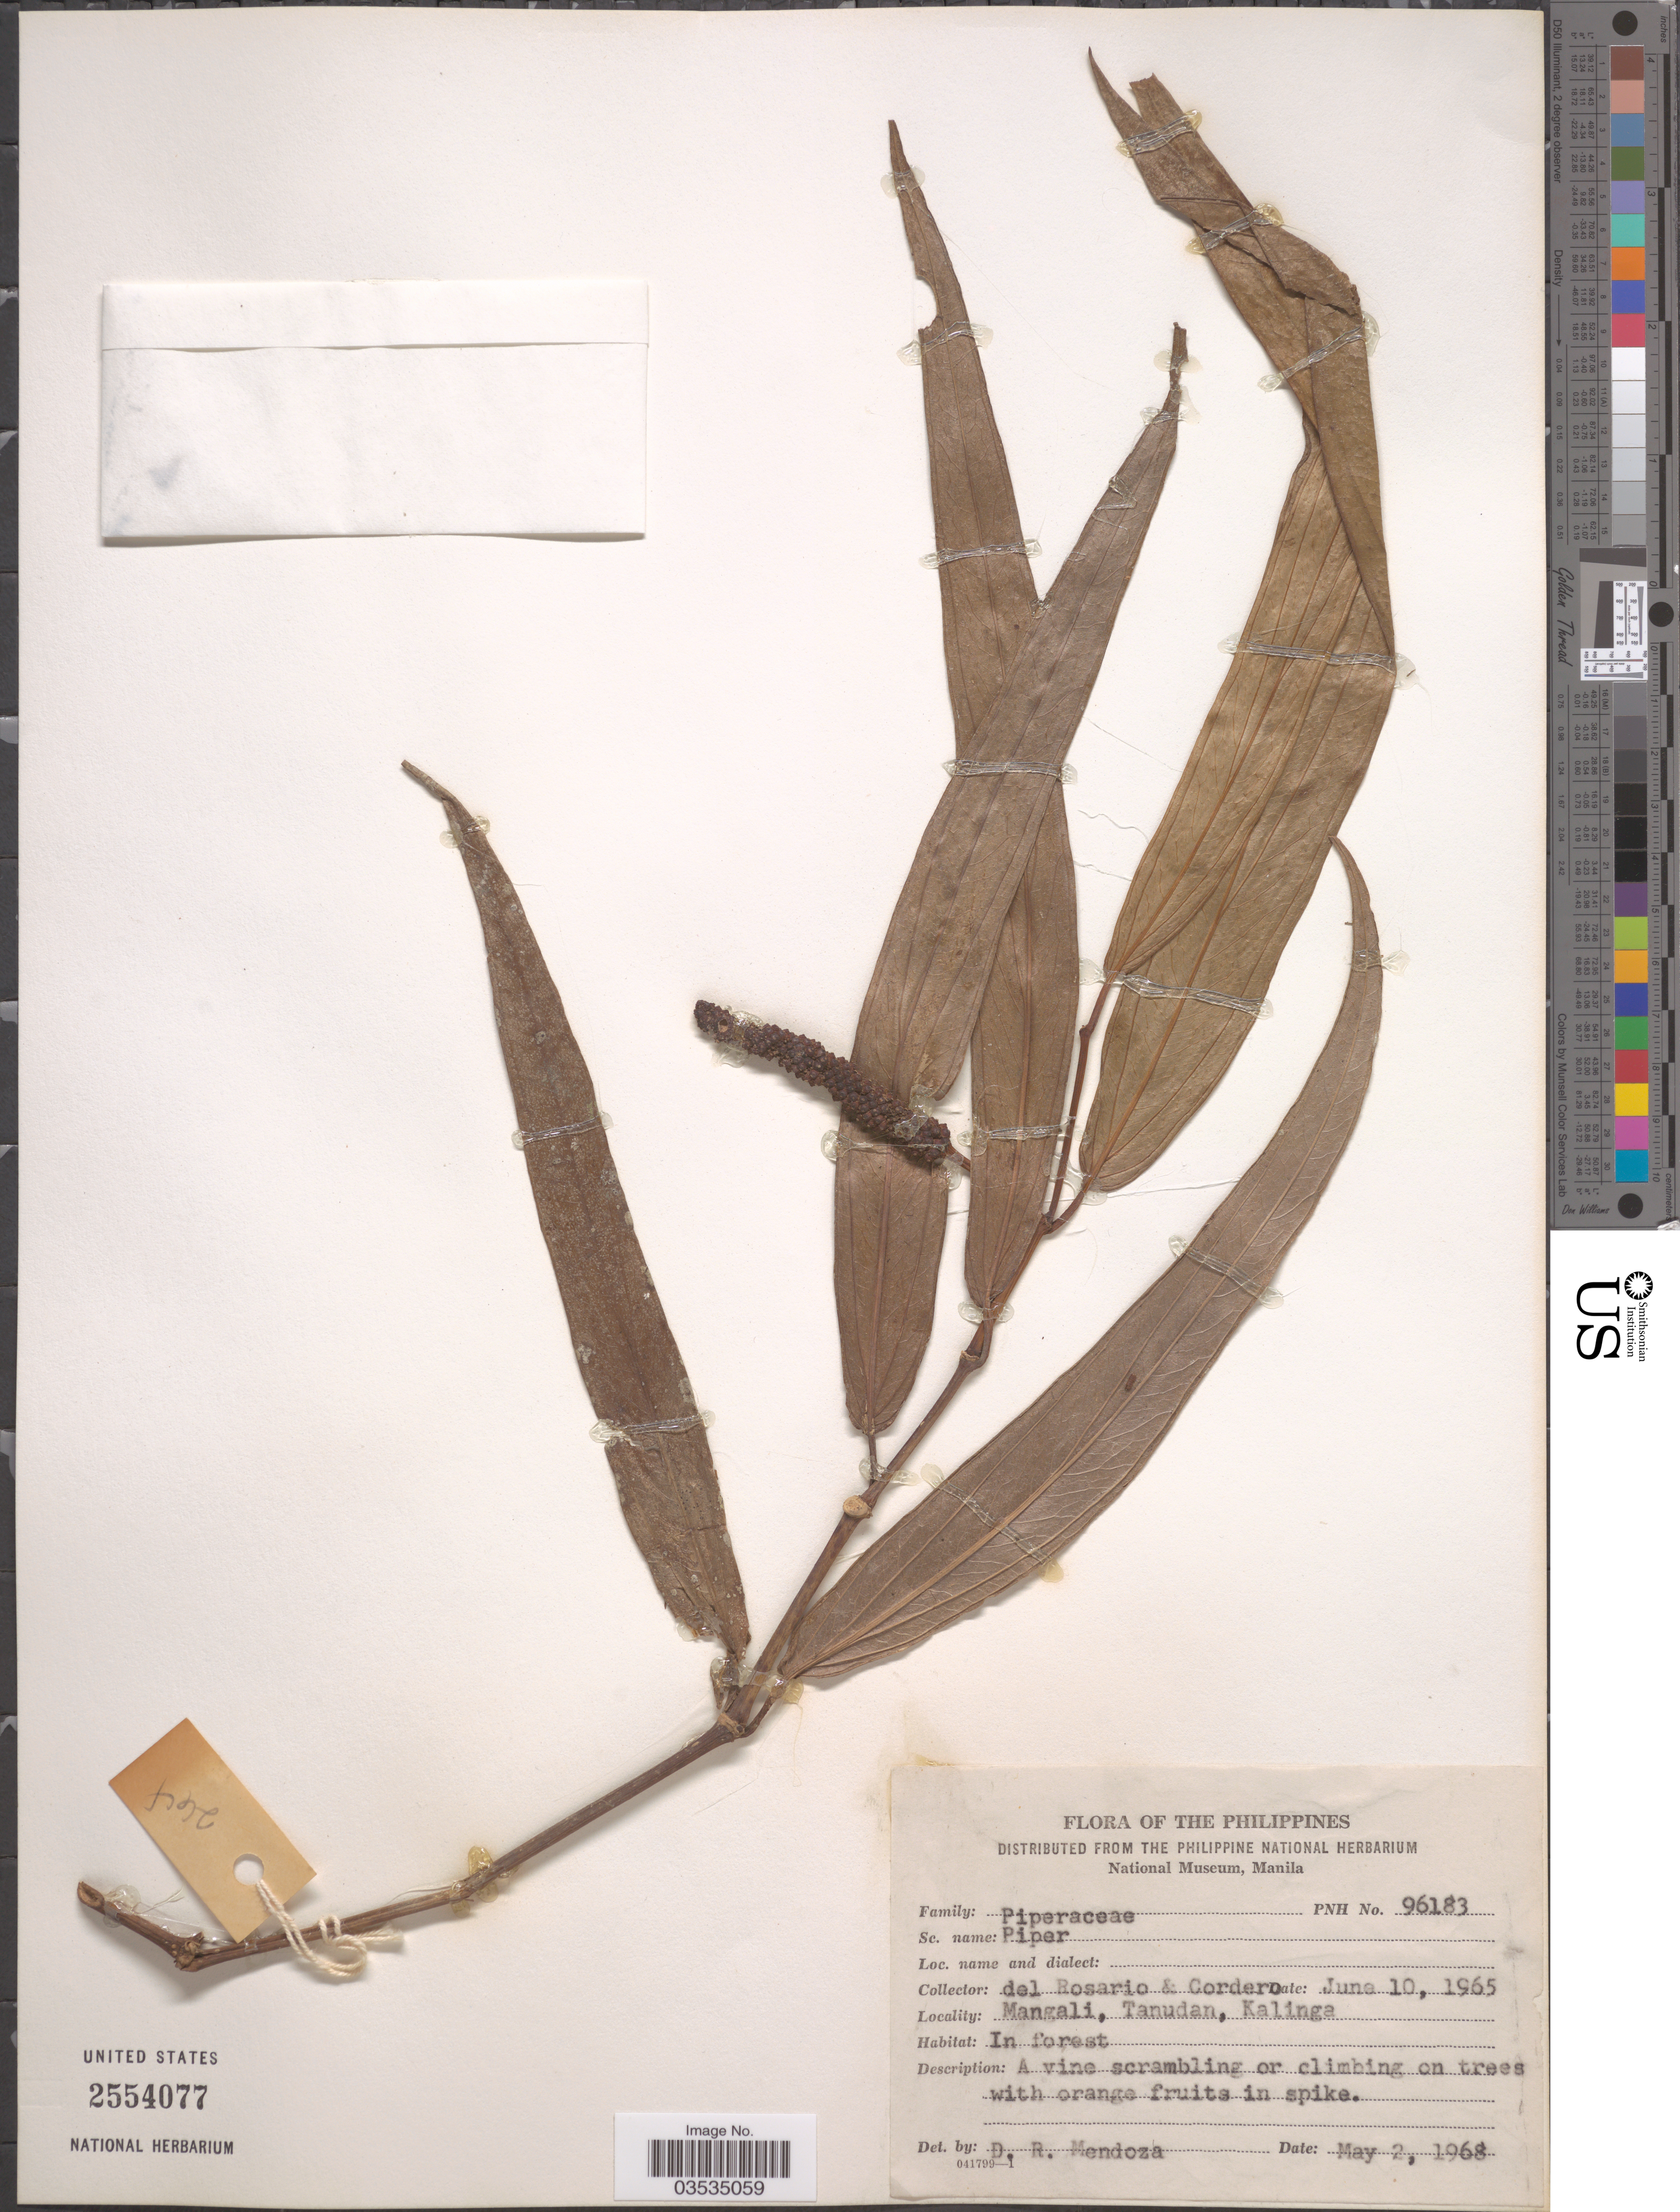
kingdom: Plantae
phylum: Tracheophyta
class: Magnoliopsida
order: Piperales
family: Piperaceae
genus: Piper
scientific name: Piper sp.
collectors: Del Rosario & -. Cordero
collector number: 96183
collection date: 1965-06-10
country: Philippines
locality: Mangali, Tanudan, Kalinga.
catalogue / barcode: US 2554077